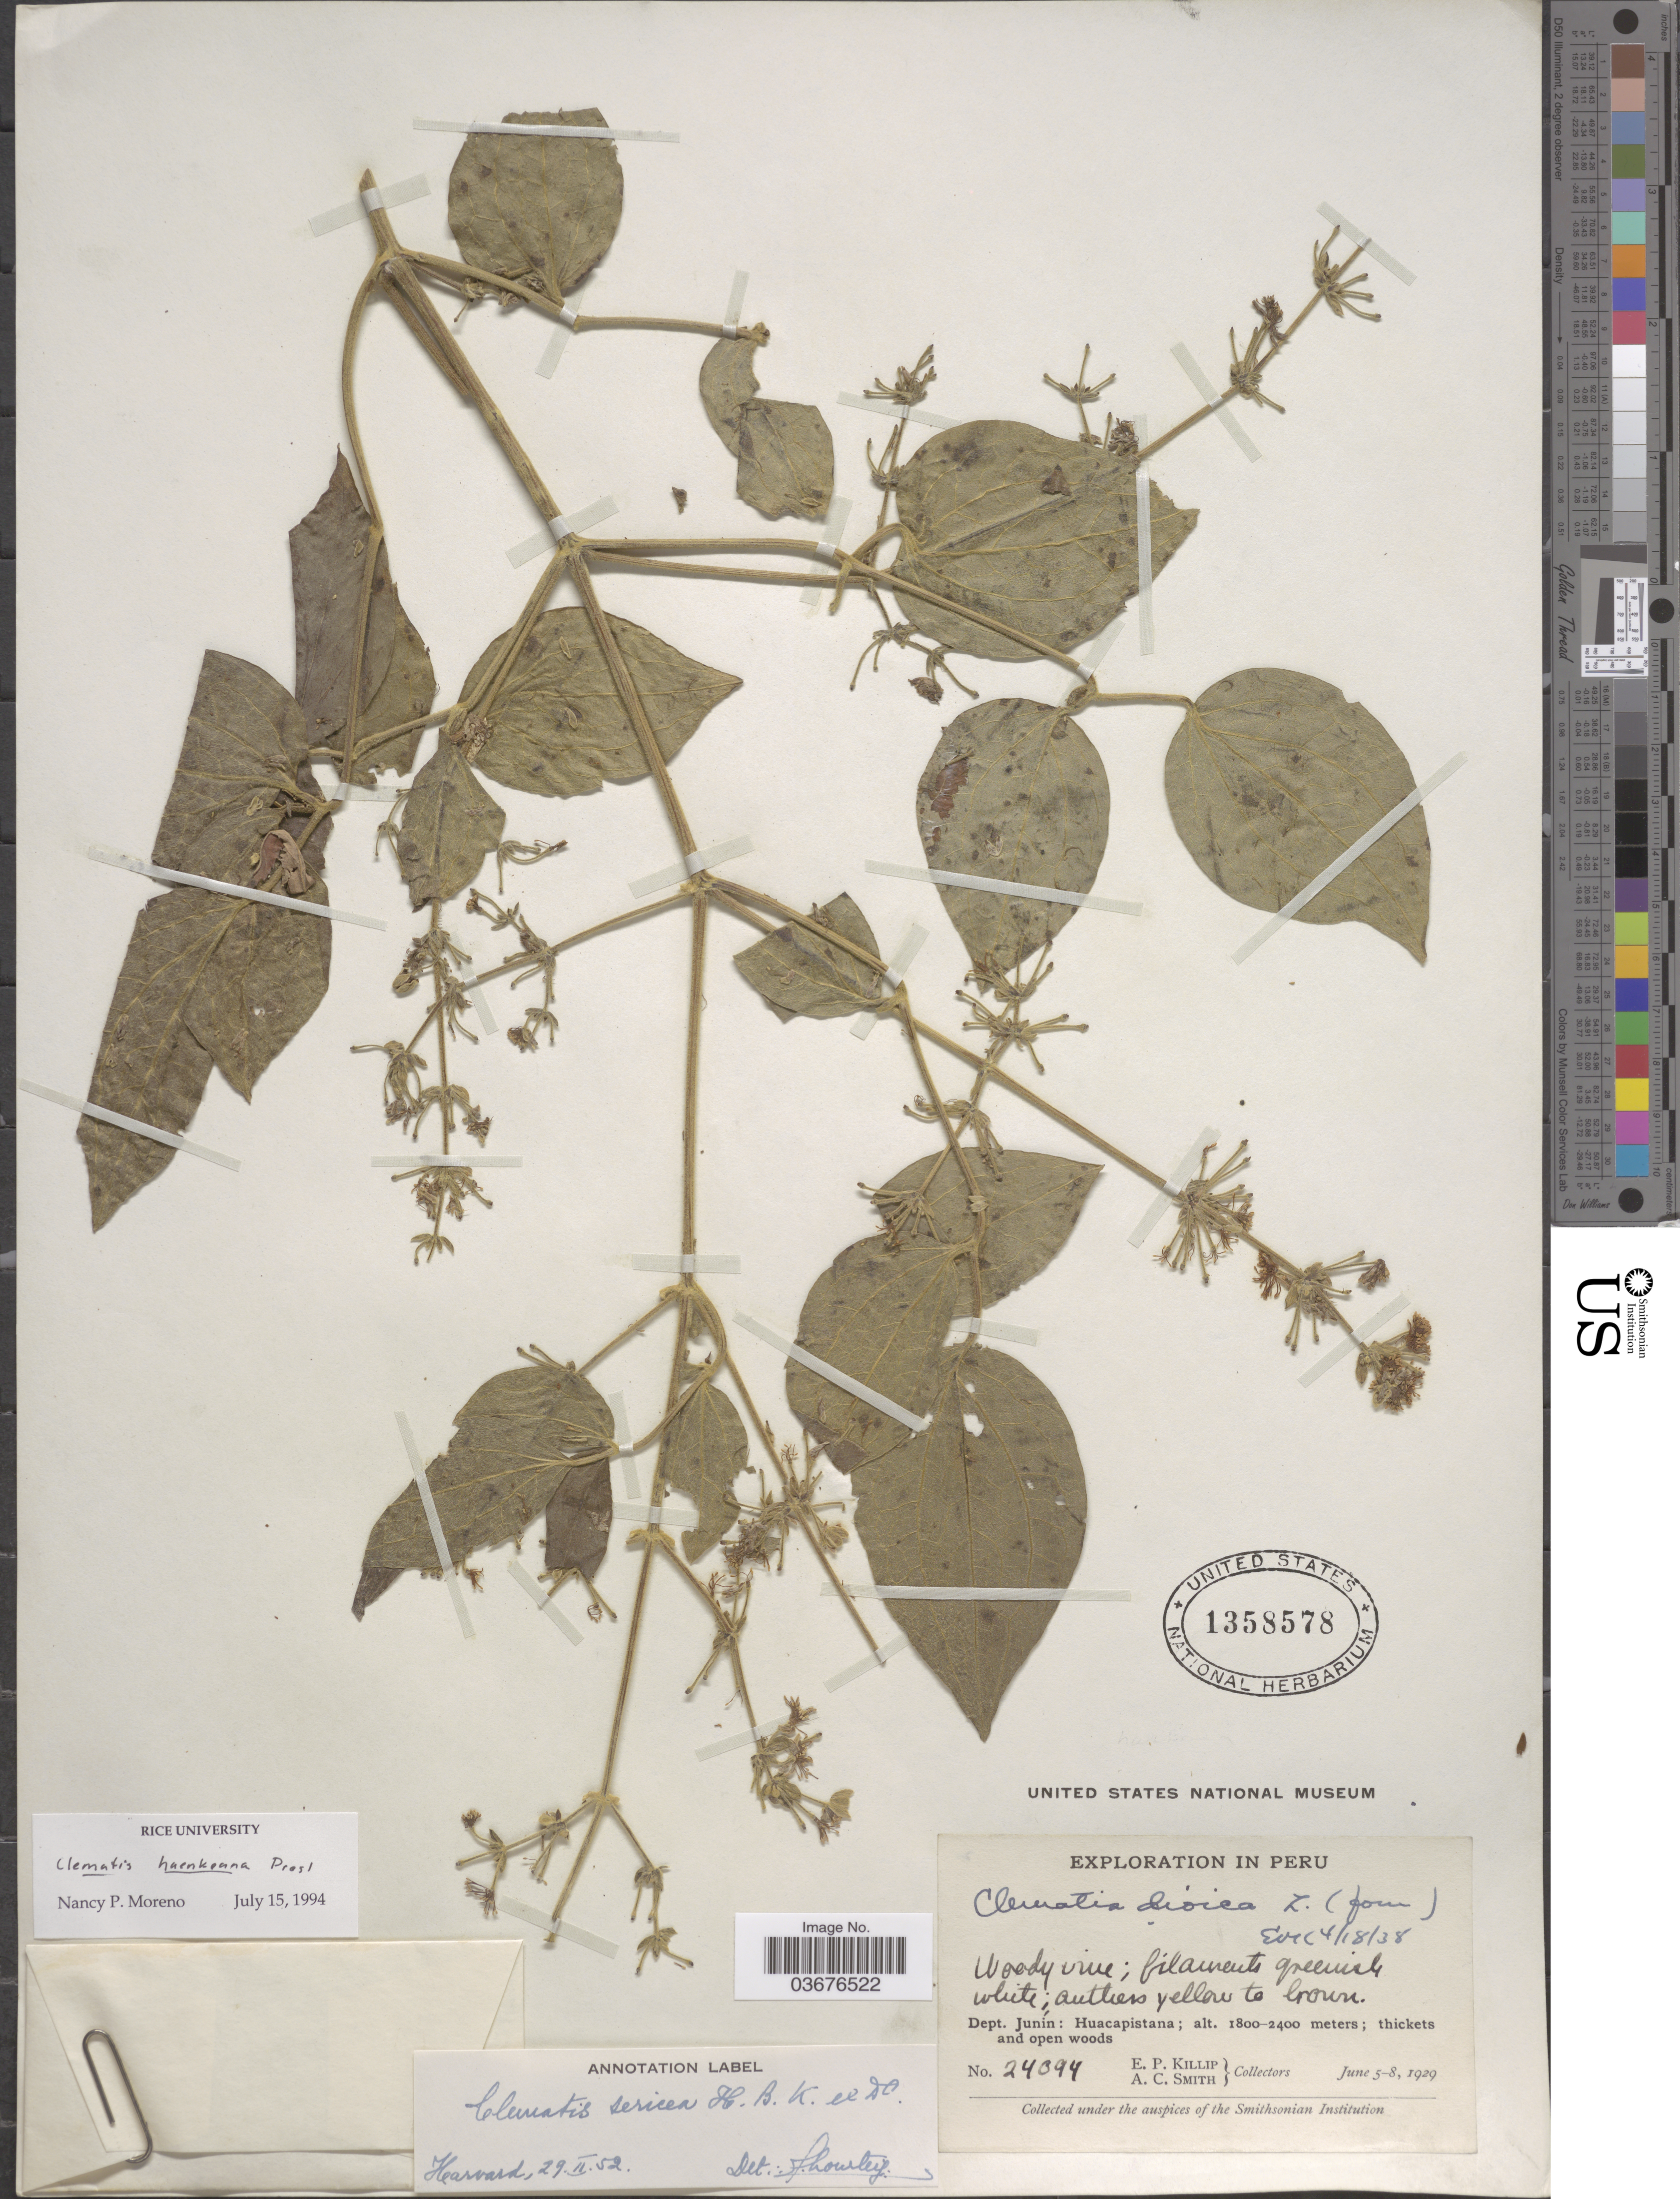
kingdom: Plantae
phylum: Tracheophyta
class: Magnoliopsida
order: Ranunculales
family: Ranunculaceae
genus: Clematis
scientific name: Clematis haenkeana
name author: C. Presl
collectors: E. P. Killip & A. C. Smith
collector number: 24094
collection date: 1929-06-05/1929-06-08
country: Peru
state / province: Junín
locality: Dept. Junín: Huacapistana.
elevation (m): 1800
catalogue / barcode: US 1358578